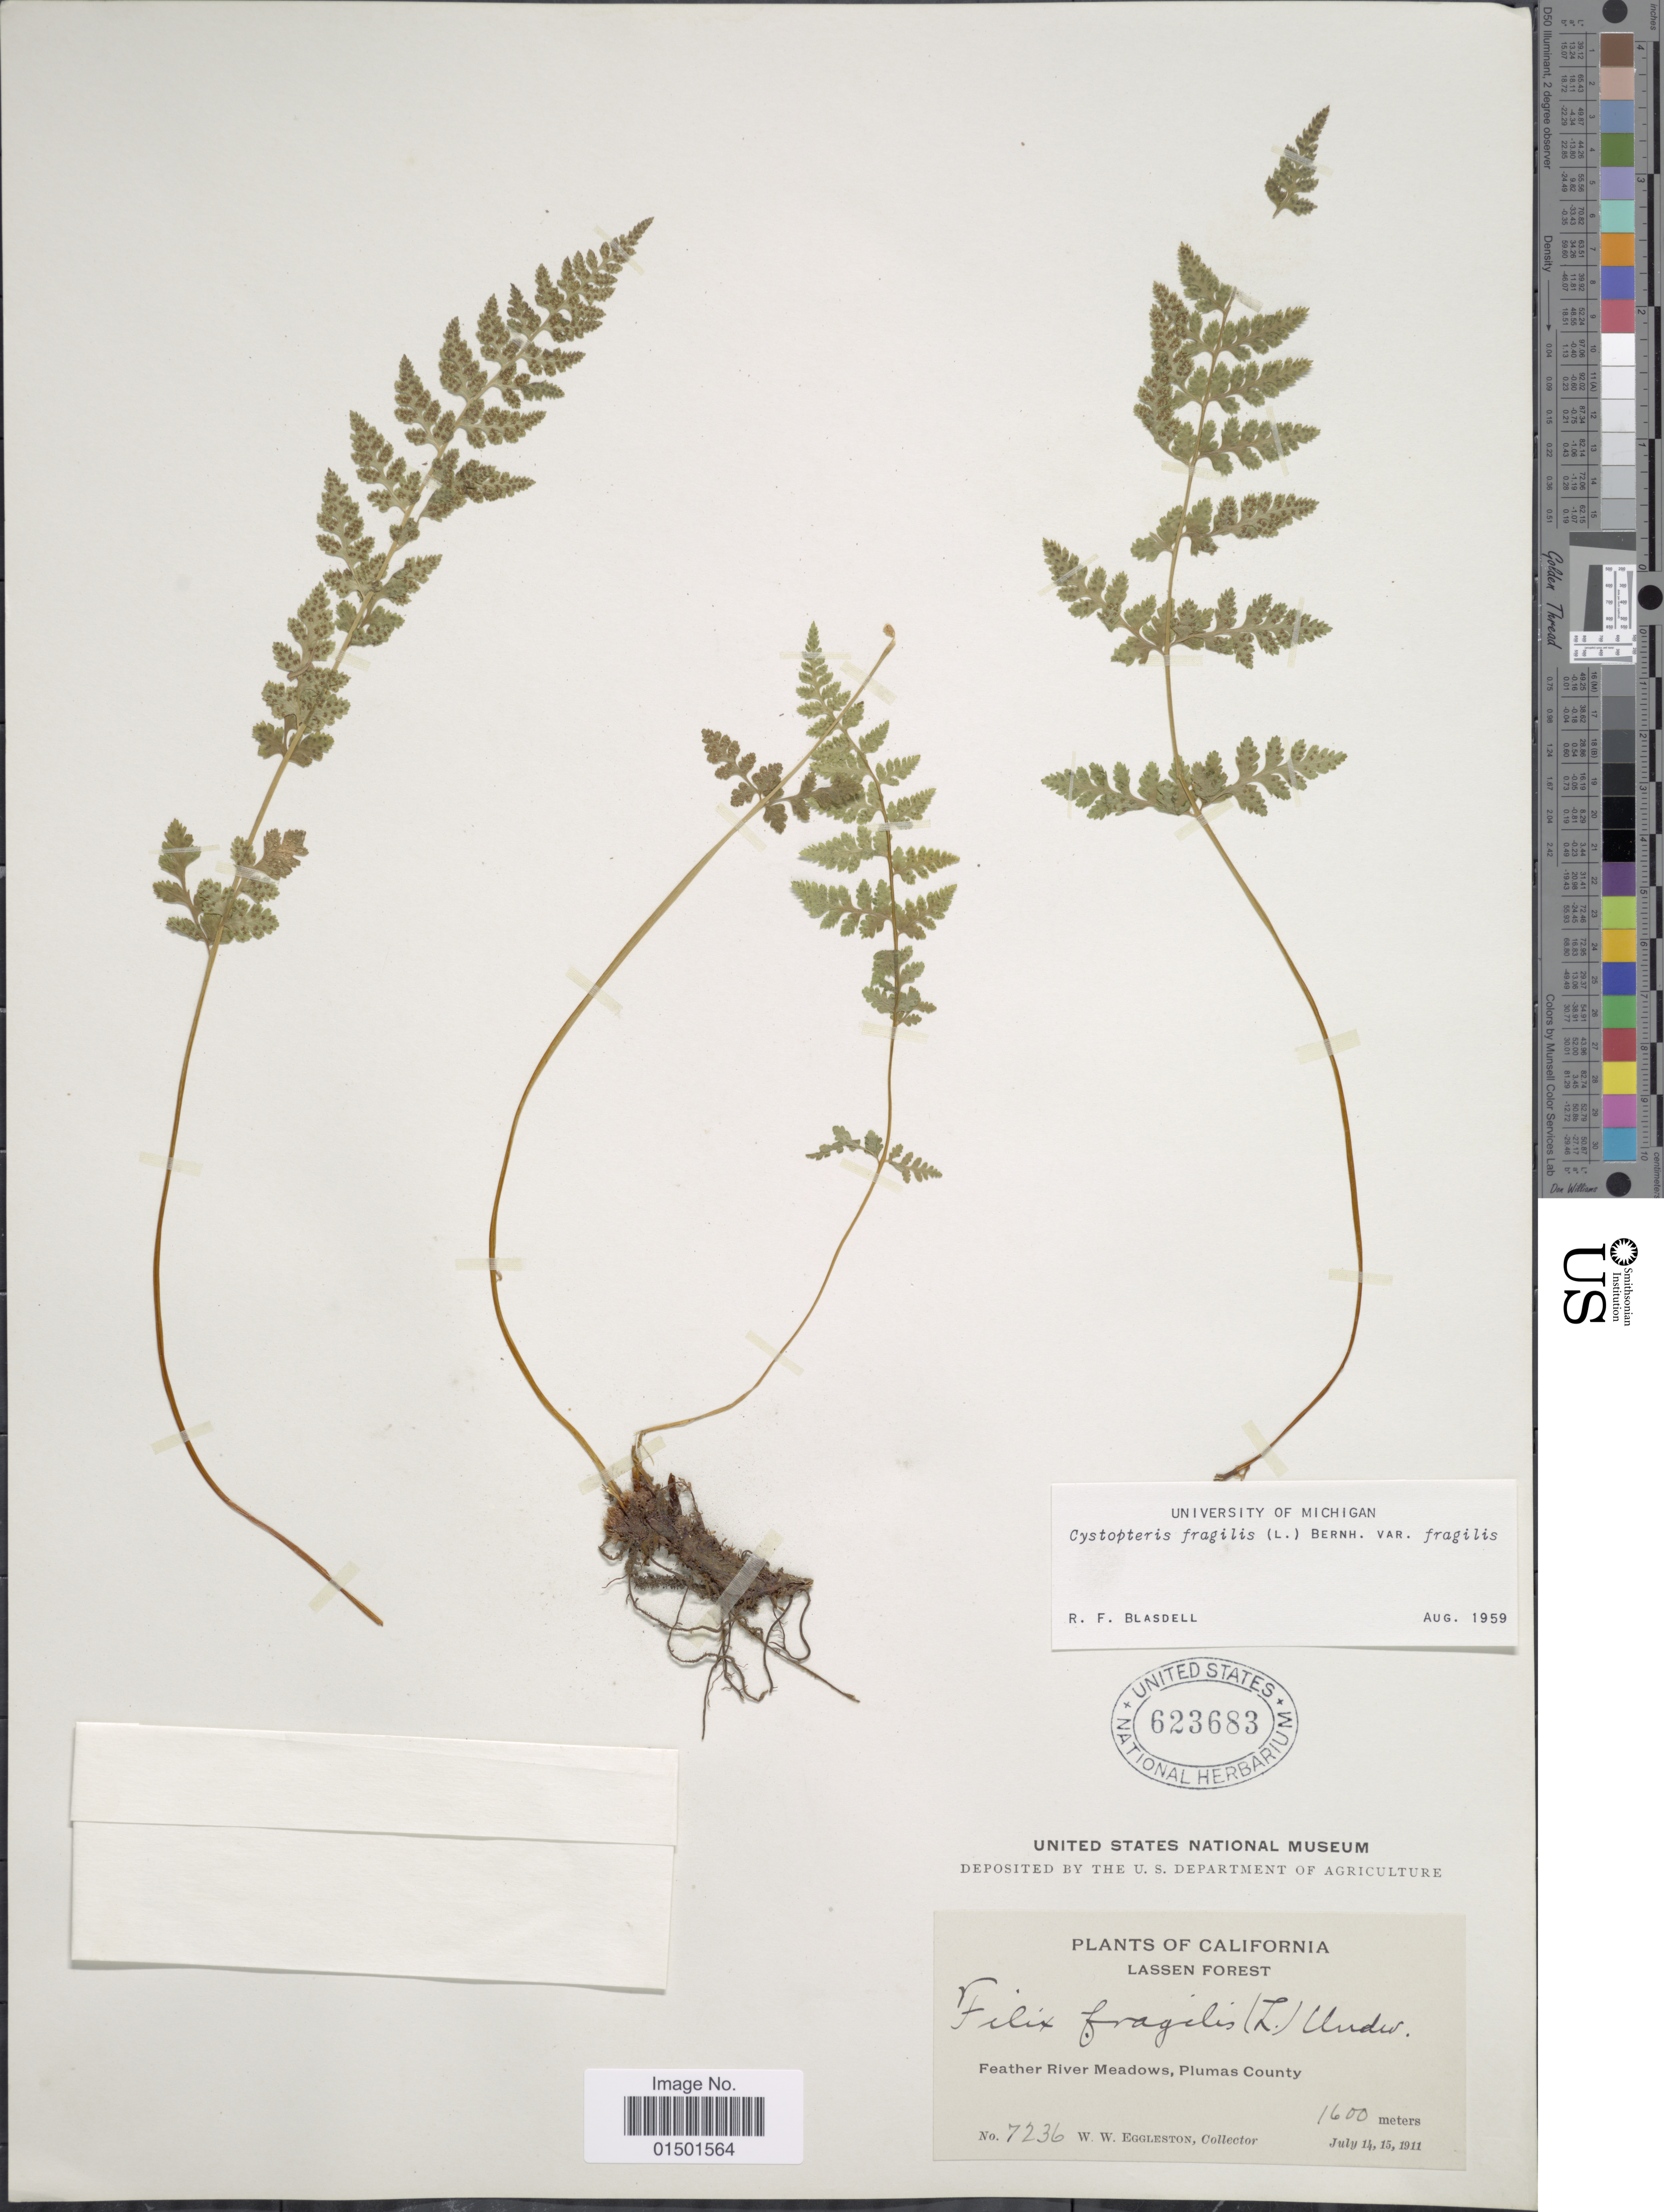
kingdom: Plantae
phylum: Tracheophyta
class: Polypodiopsida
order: Polypodiales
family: Cystopteridaceae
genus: Cystopteris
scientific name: Cystopteris fragilis var. fragilis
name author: (L.) Bernh.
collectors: W. W. Eggleston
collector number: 7236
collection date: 1911-07-14/1911-07-15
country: United States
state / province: California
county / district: Plumas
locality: Lassen Forest. Feather River Meadows, Plumas County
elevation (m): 1600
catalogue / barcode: US 623683